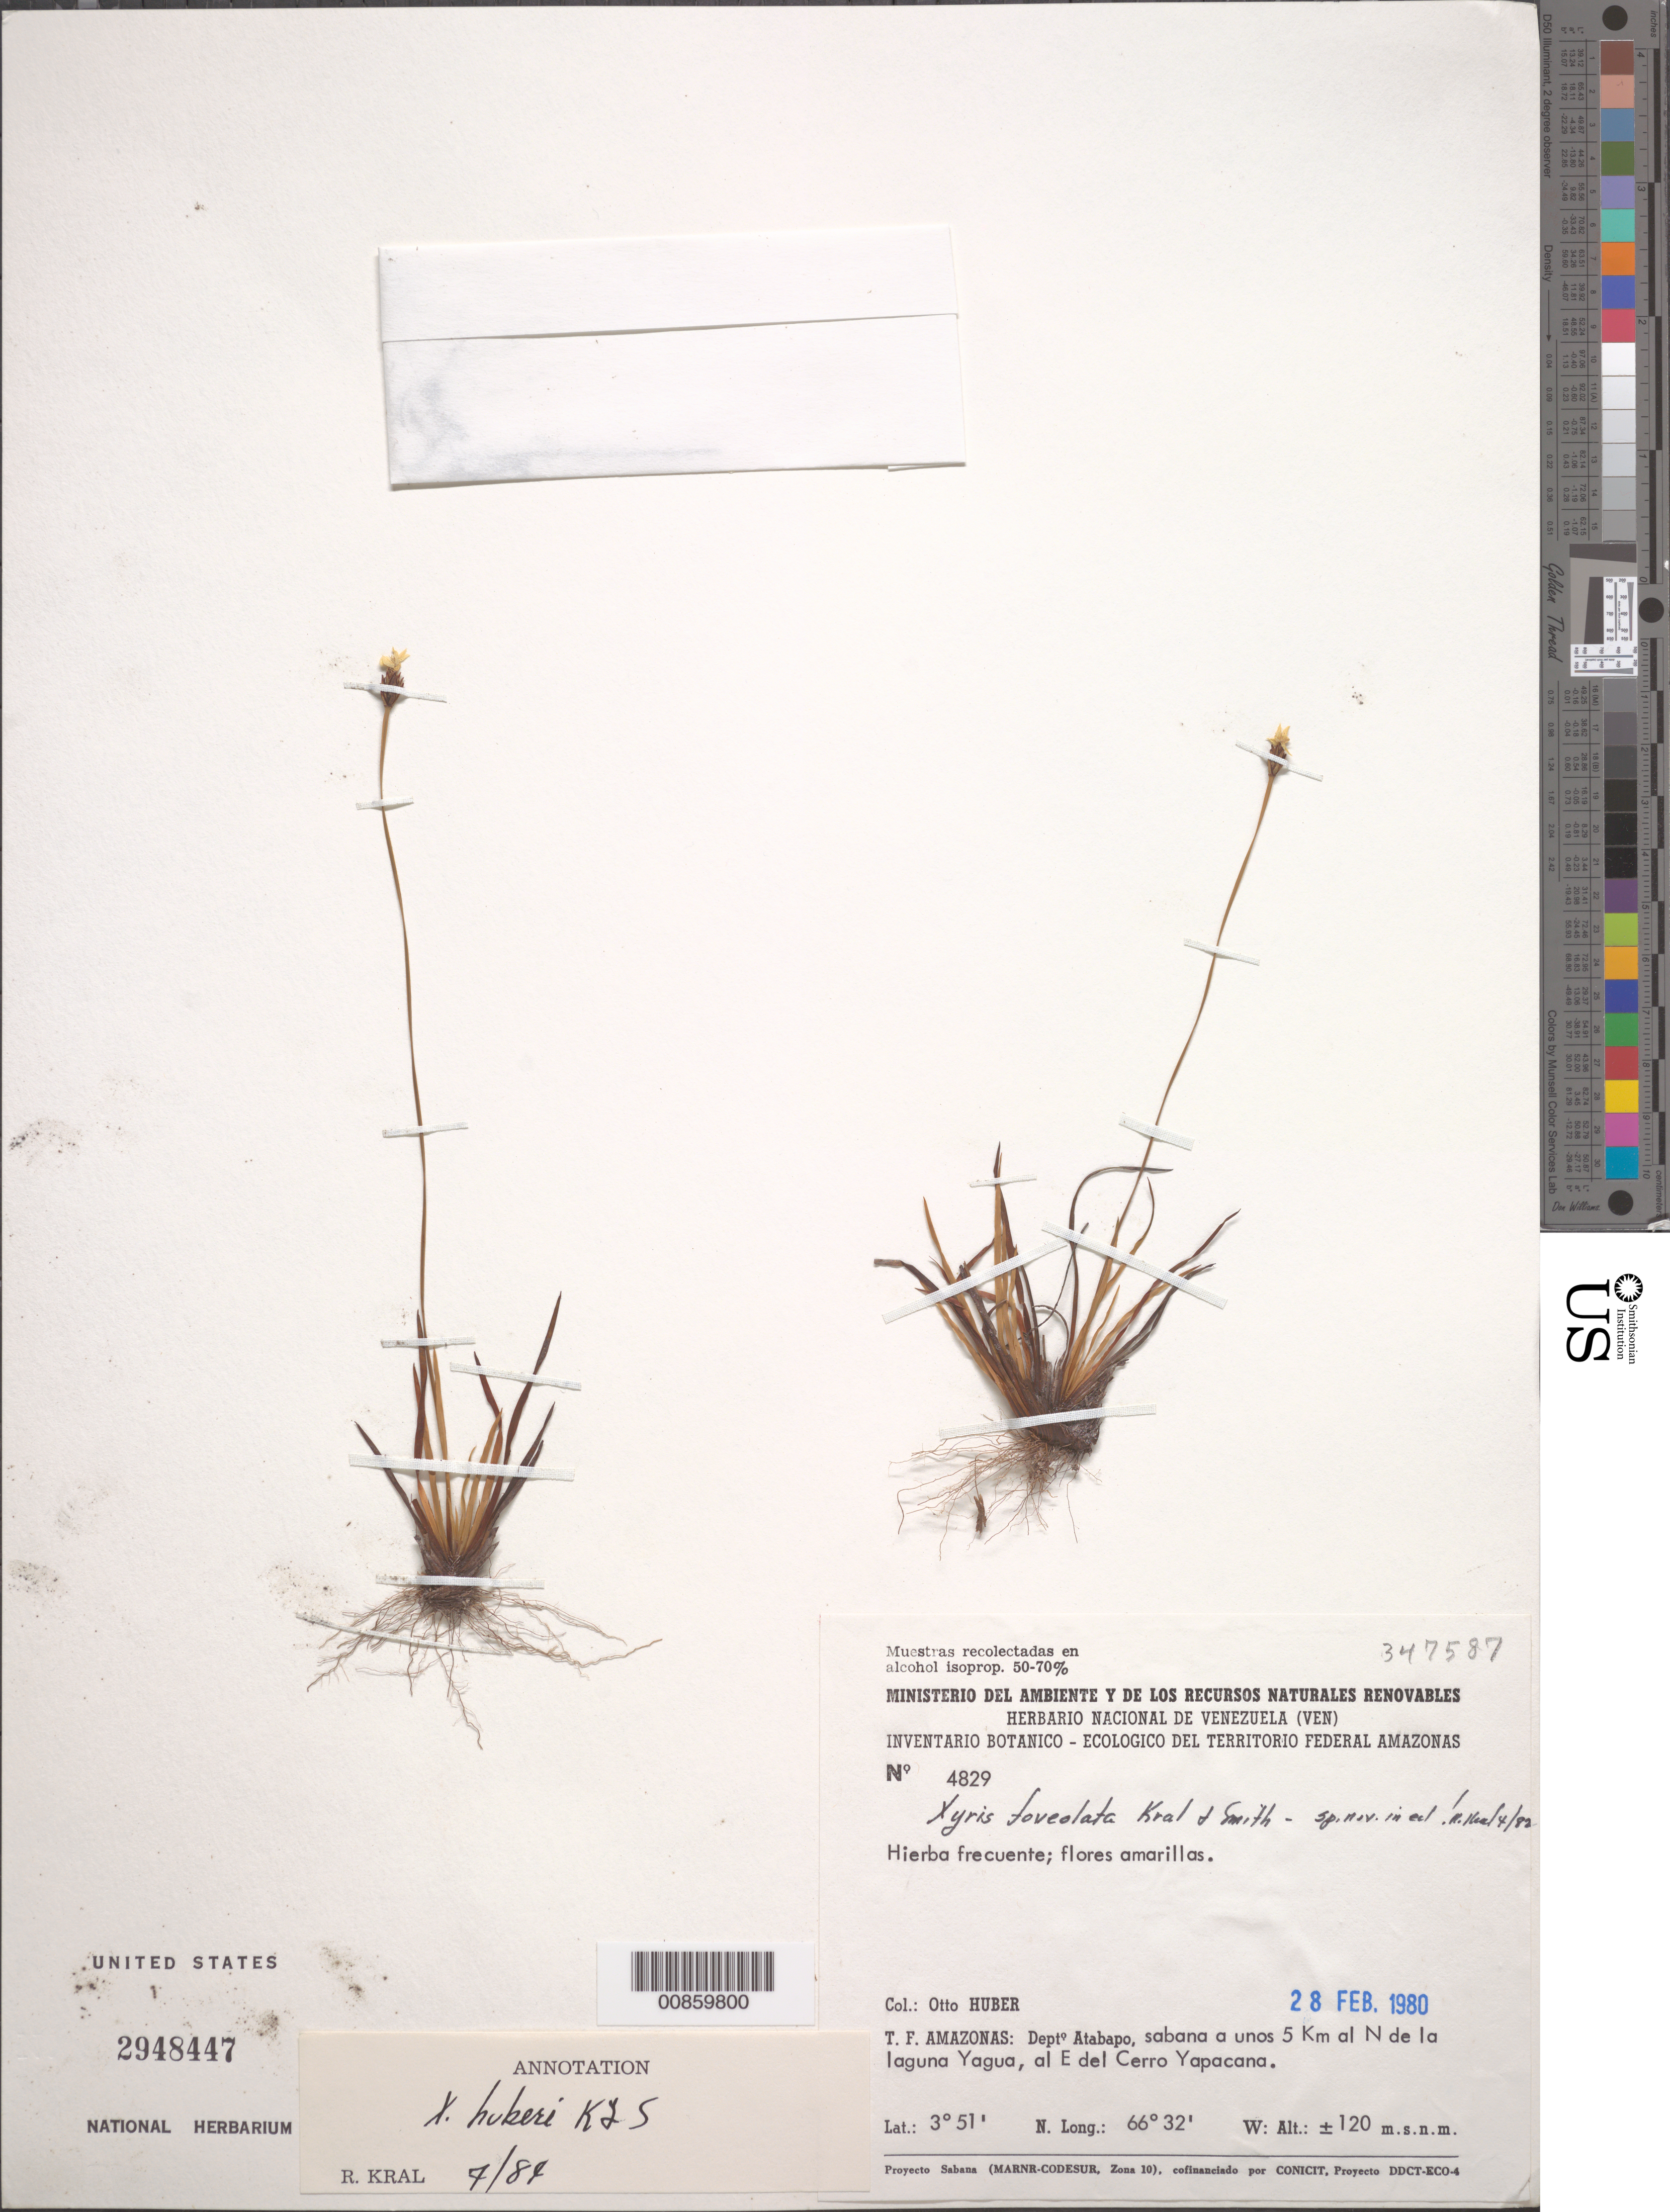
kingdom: Plantae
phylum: Tracheophyta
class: Liliopsida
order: Poales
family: Xyridaceae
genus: Xyris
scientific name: Xyris huberi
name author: Kral & L.B. Sm.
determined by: Kral, Robert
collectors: O. Huber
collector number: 4829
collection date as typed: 28-Feb-80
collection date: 1980-02-28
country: Venezuela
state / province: Amazonas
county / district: Atabapo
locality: Yagua, 5 km al N de la laguna, al E del Cerro Yapacána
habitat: Sabana.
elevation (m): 120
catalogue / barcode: US 2948447